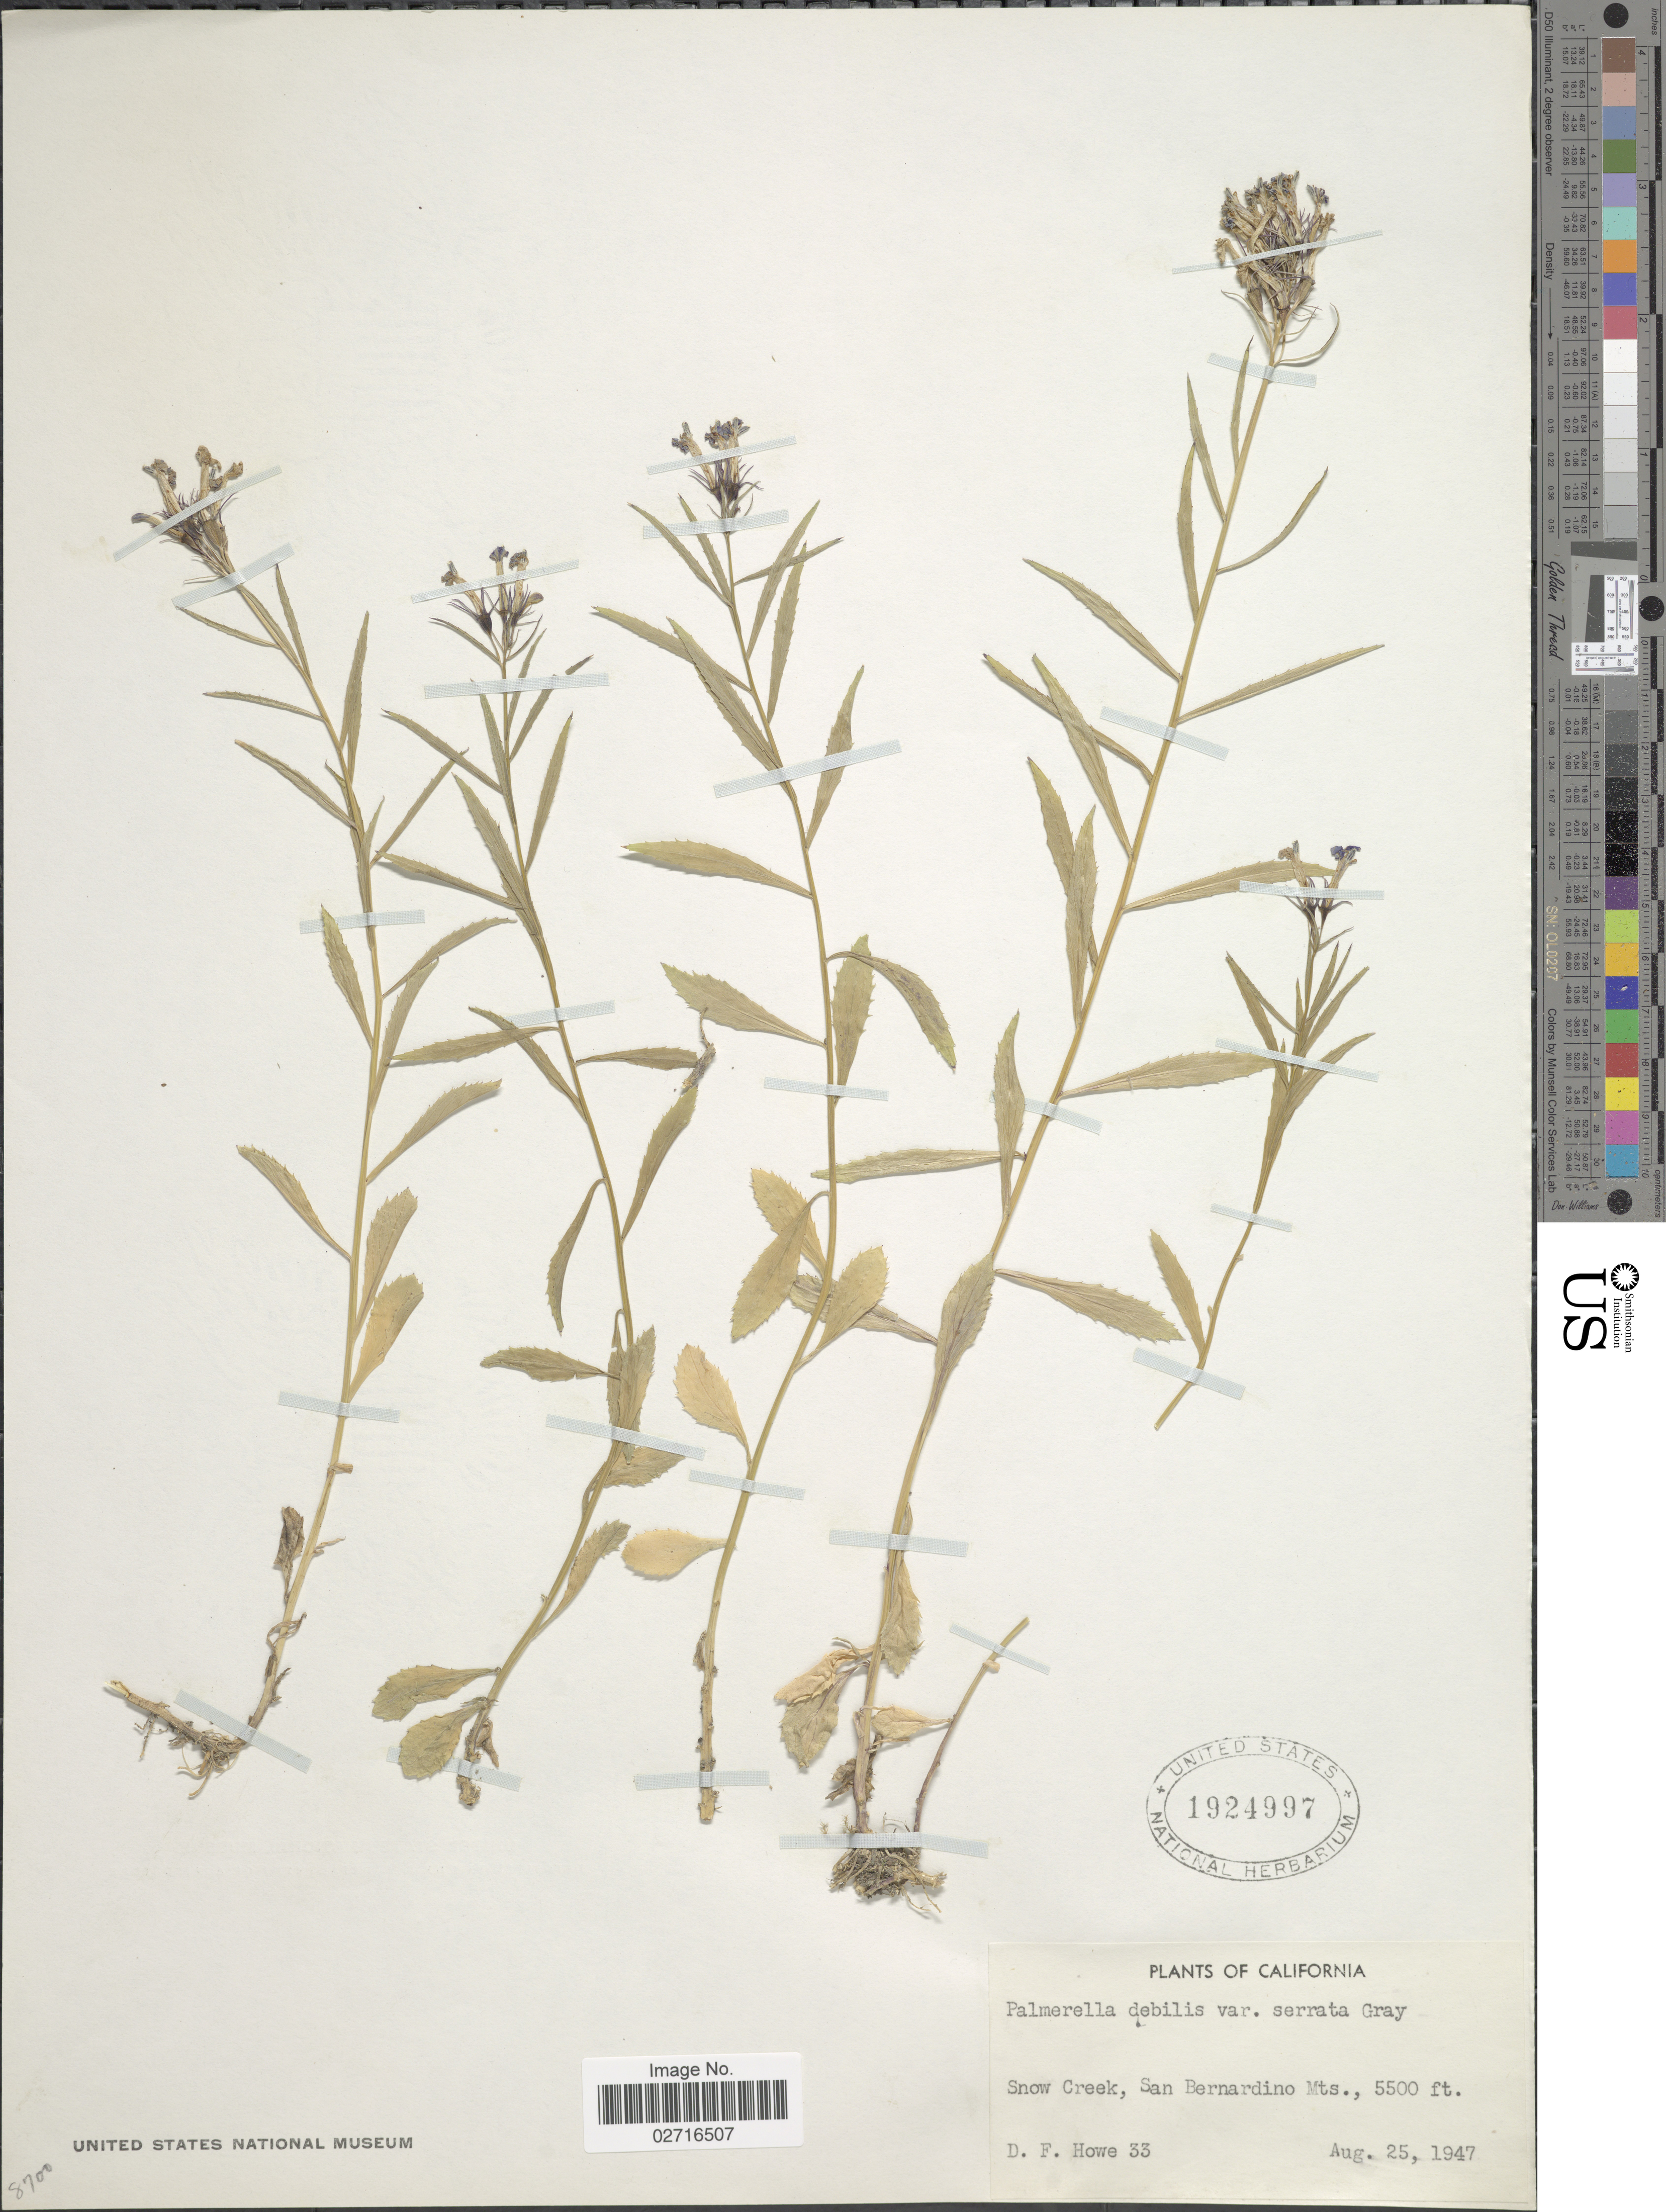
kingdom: Plantae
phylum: Tracheophyta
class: Magnoliopsida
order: Asterales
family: Campanulaceae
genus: Palmerella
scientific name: Palmerella debilis subsp. serrata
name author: (A. Gray) Lammers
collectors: D. Howe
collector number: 33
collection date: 1947-08-25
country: United States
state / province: California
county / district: San Bernardino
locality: Snow Creek, San Bernardino Mts.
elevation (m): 1676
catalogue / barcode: US 1924997